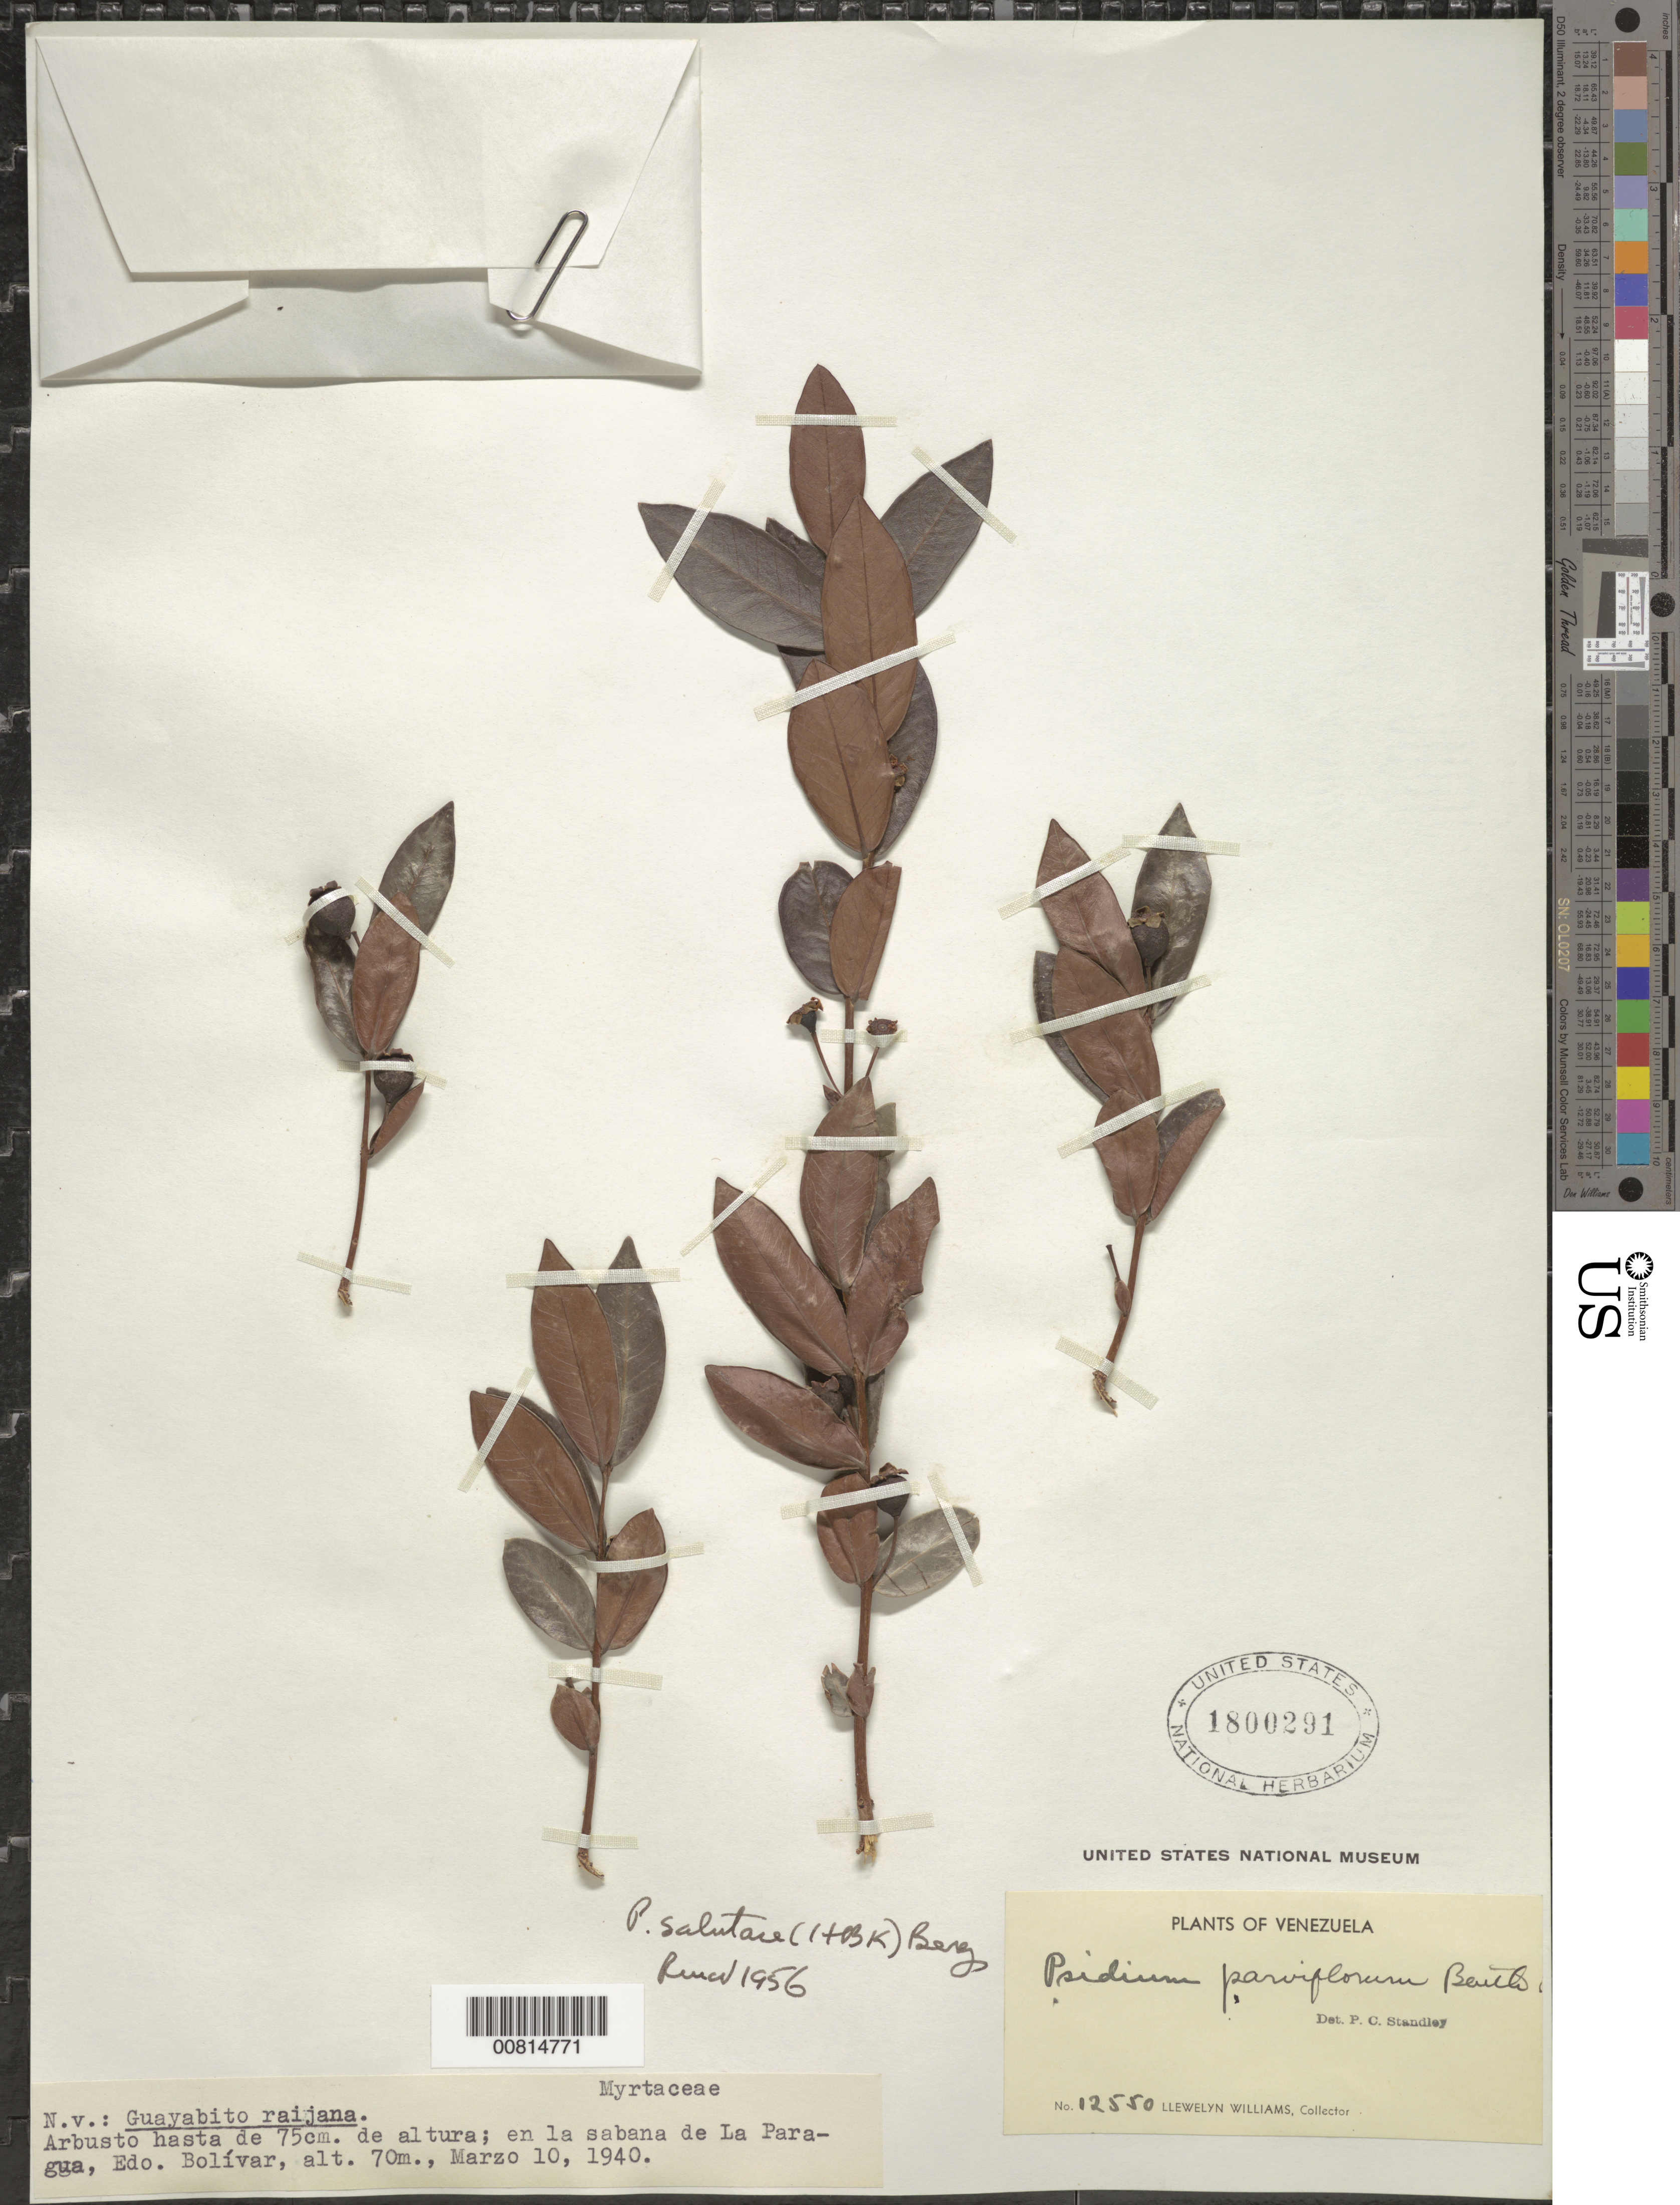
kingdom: Plantae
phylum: Tracheophyta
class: Magnoliopsida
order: Myrtales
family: Myrtaceae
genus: Psidium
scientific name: Psidium salutare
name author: (Kunth) O. Berg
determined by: McVaugh, R.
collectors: Ll. Williams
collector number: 12550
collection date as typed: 10-Mar-40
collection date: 1940-03-10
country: Venezuela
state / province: Bolívar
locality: La Paragua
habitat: Savanna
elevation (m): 70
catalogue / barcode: US 1800291